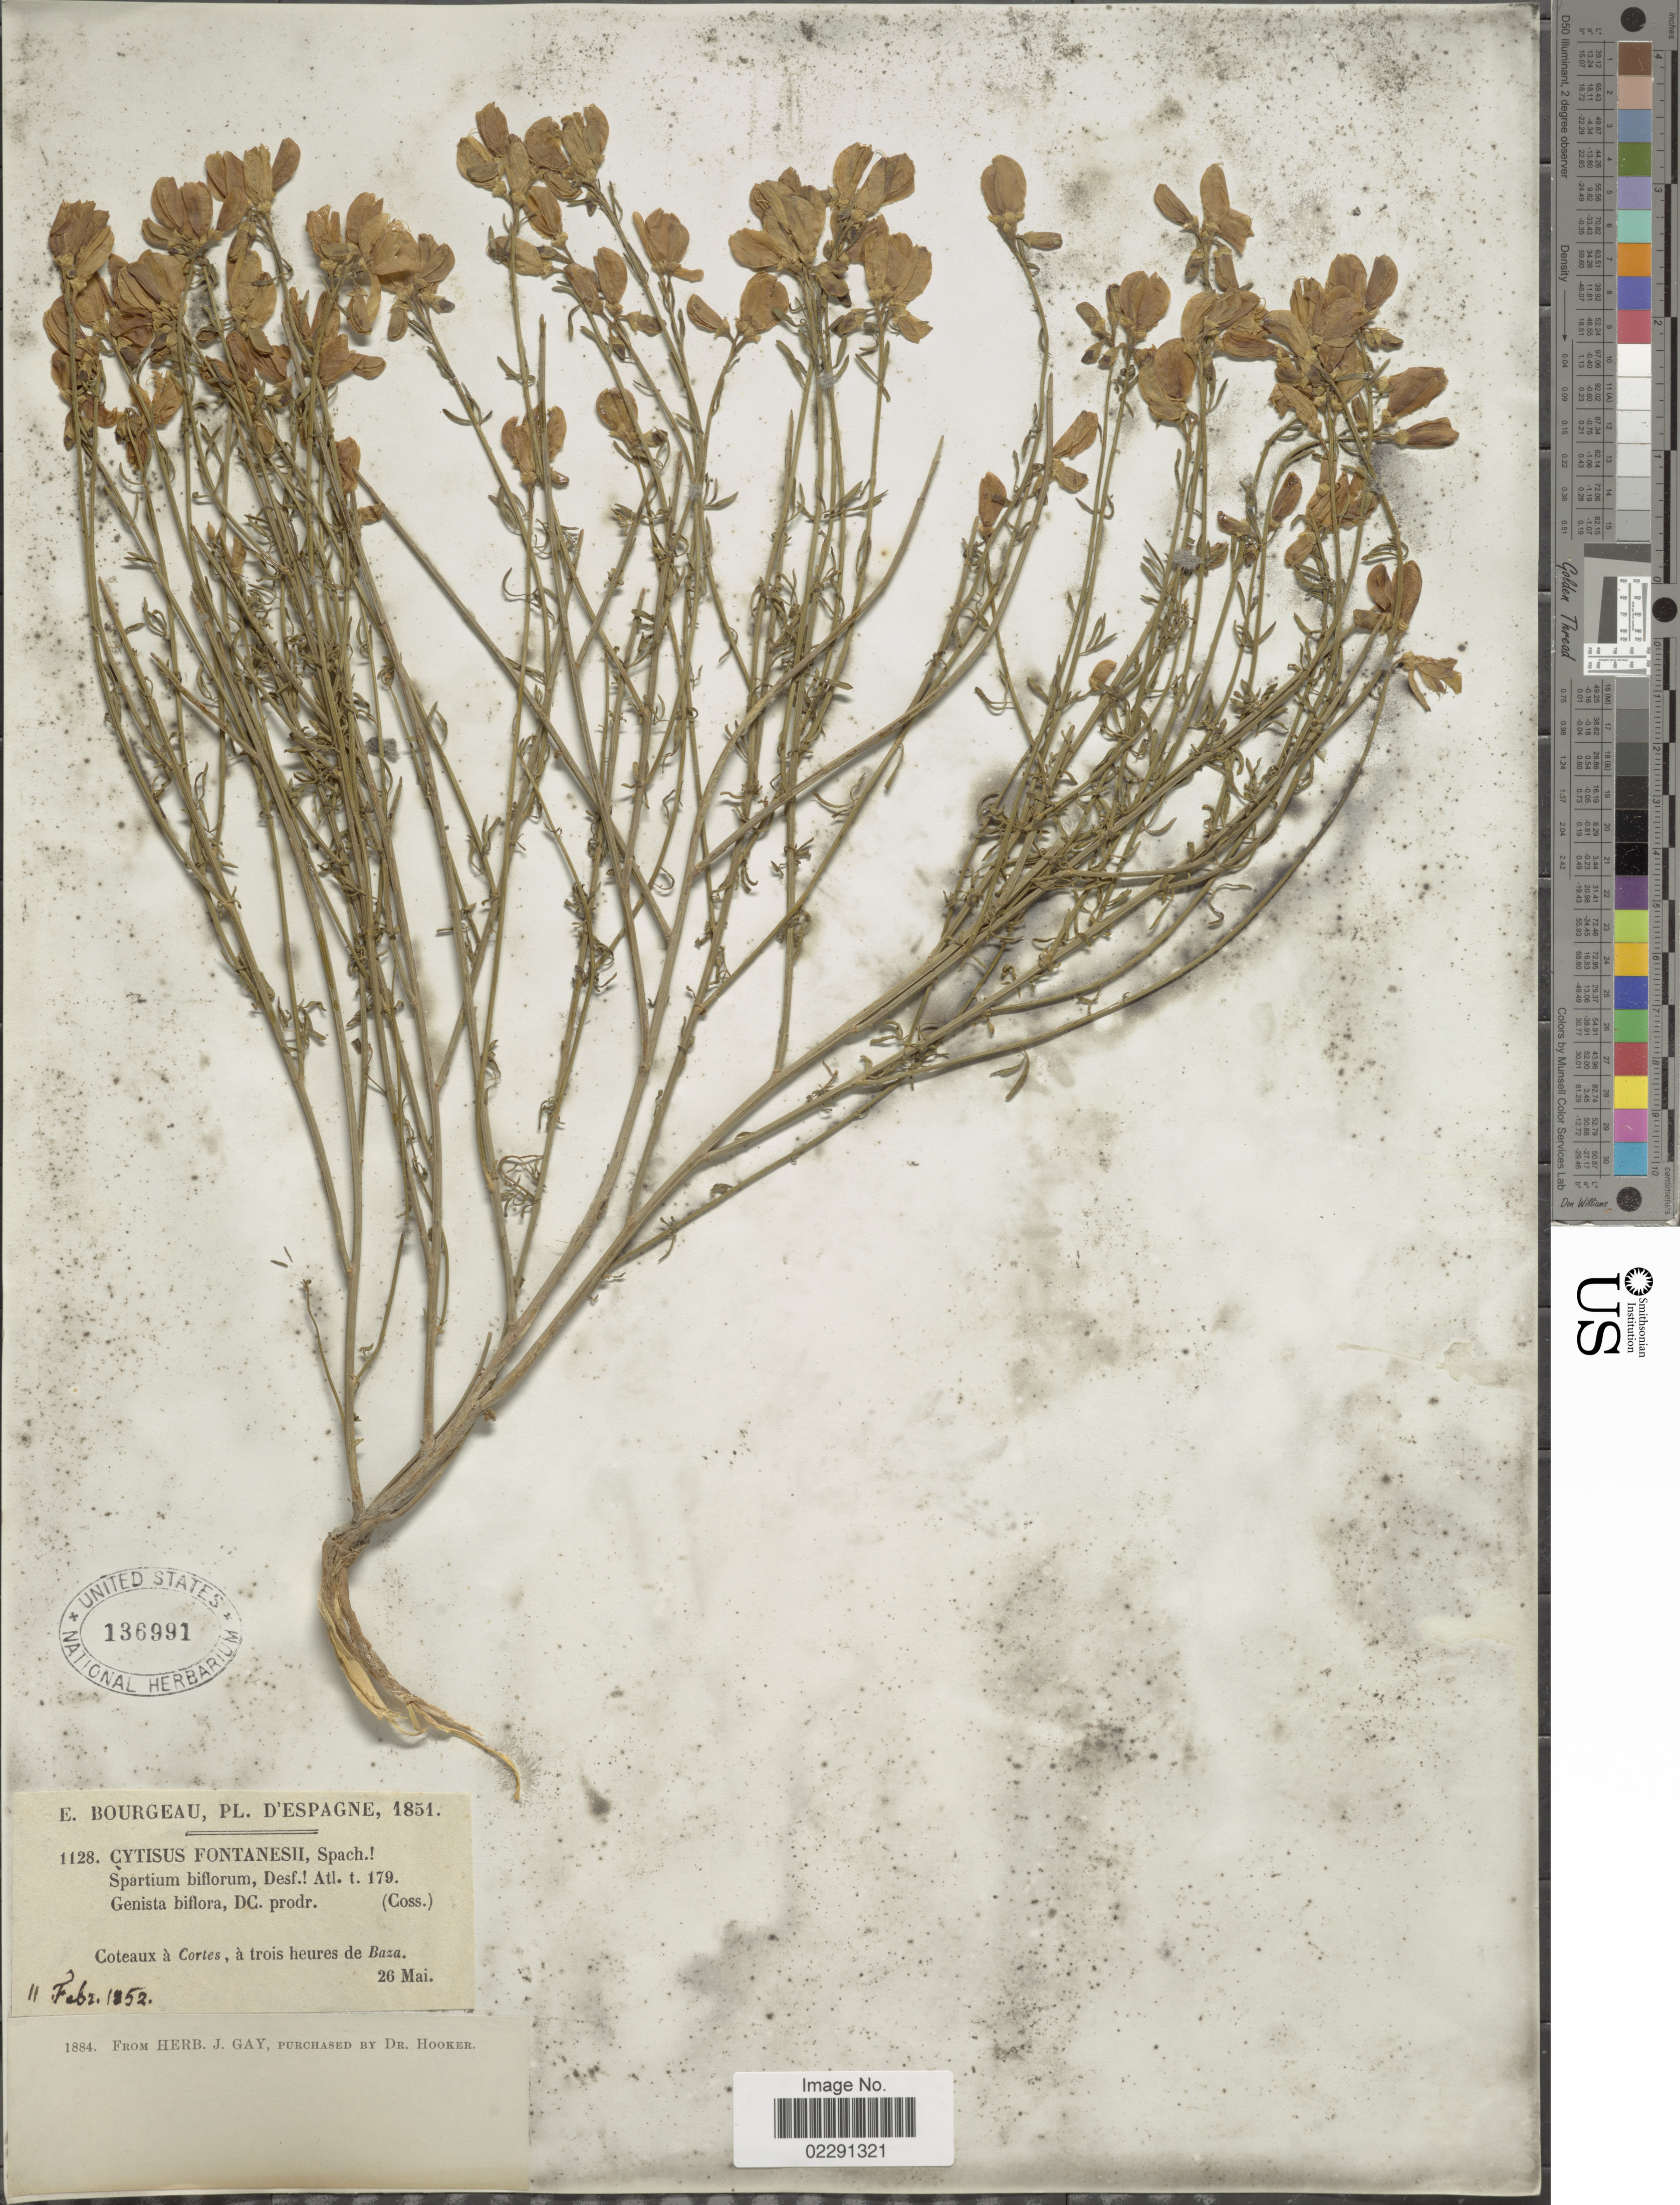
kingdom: Plantae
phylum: Tracheophyta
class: Magnoliopsida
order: Fabales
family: Fabaceae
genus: Cytisus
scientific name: Cytisus fontanesii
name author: Ball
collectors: E. Bourgeau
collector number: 1128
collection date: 1851-05-26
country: Spain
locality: Pl. D'Espagne, Coteaux a Cortes, a trois heures de Baza.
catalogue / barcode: US 136991